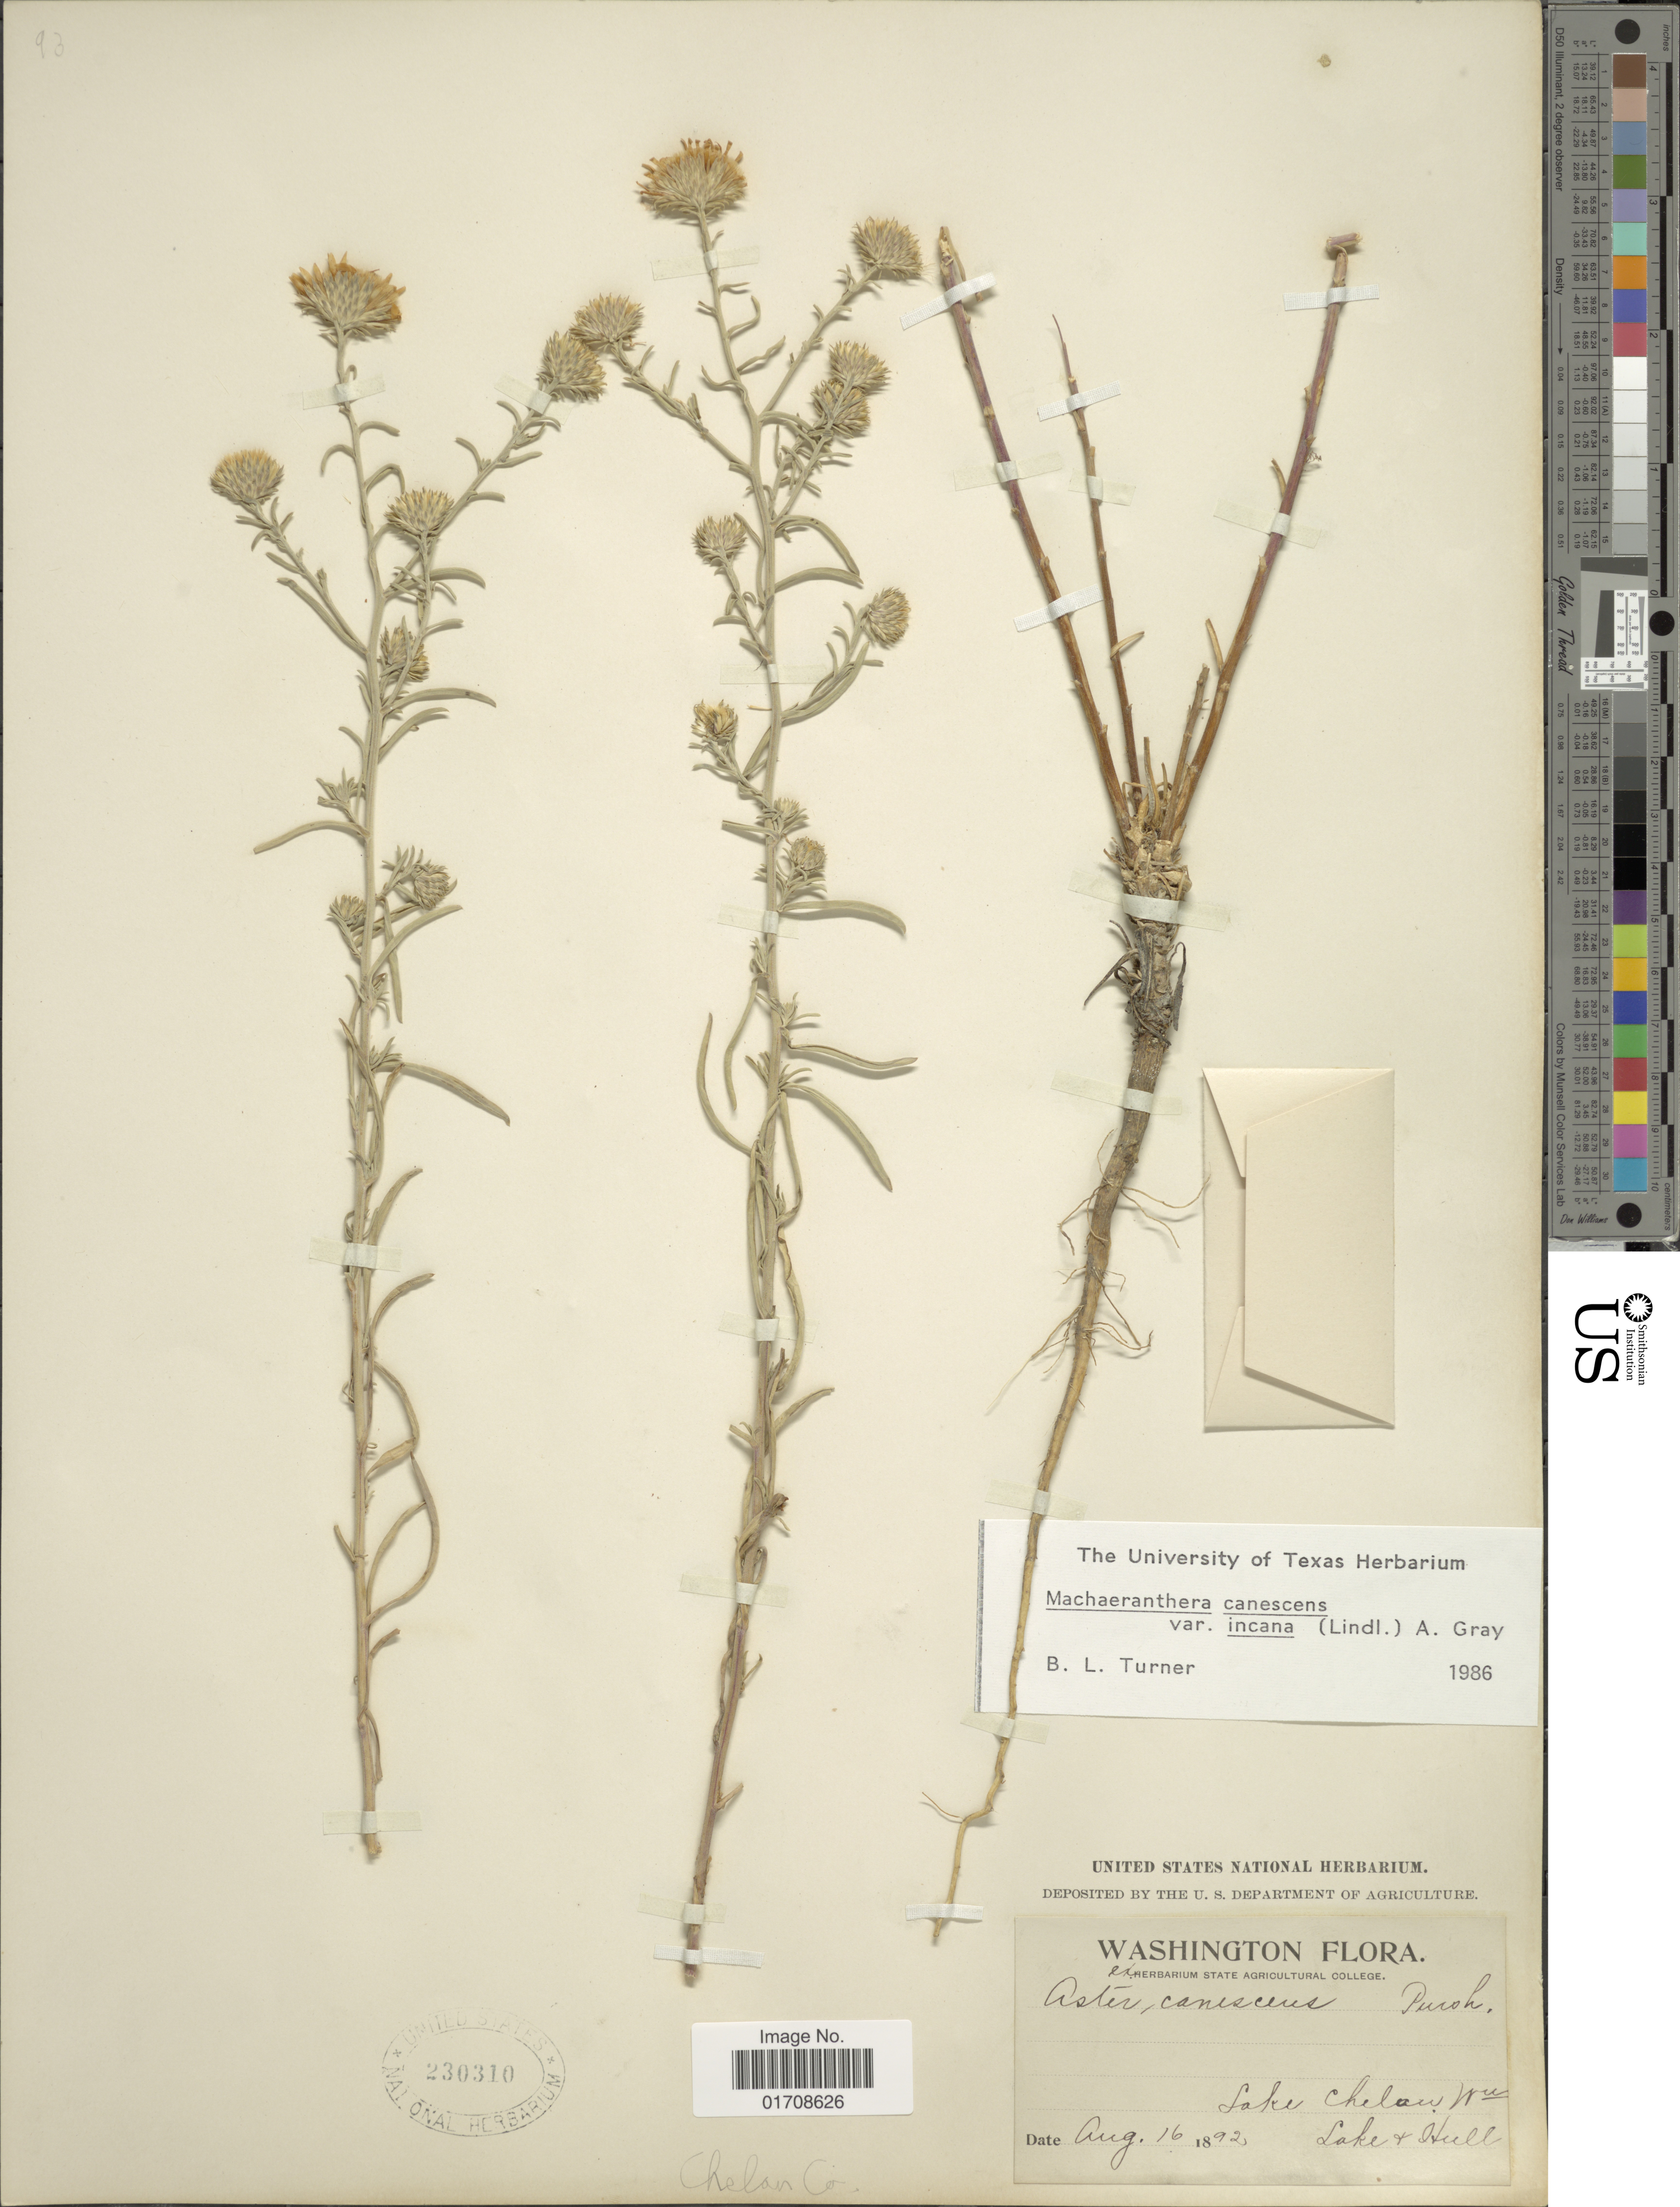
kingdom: Plantae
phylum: Tracheophyta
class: Magnoliopsida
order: Asterales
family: Asteraceae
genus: Machaeranthera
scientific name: Machaeranthera canescens var. incana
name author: (Lindl.) A. Gray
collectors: Lake & Hull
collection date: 1892-08-16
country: United States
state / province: Washington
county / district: Chelan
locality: Lake Chelan Wm, Chelan Co.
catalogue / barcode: US 230310